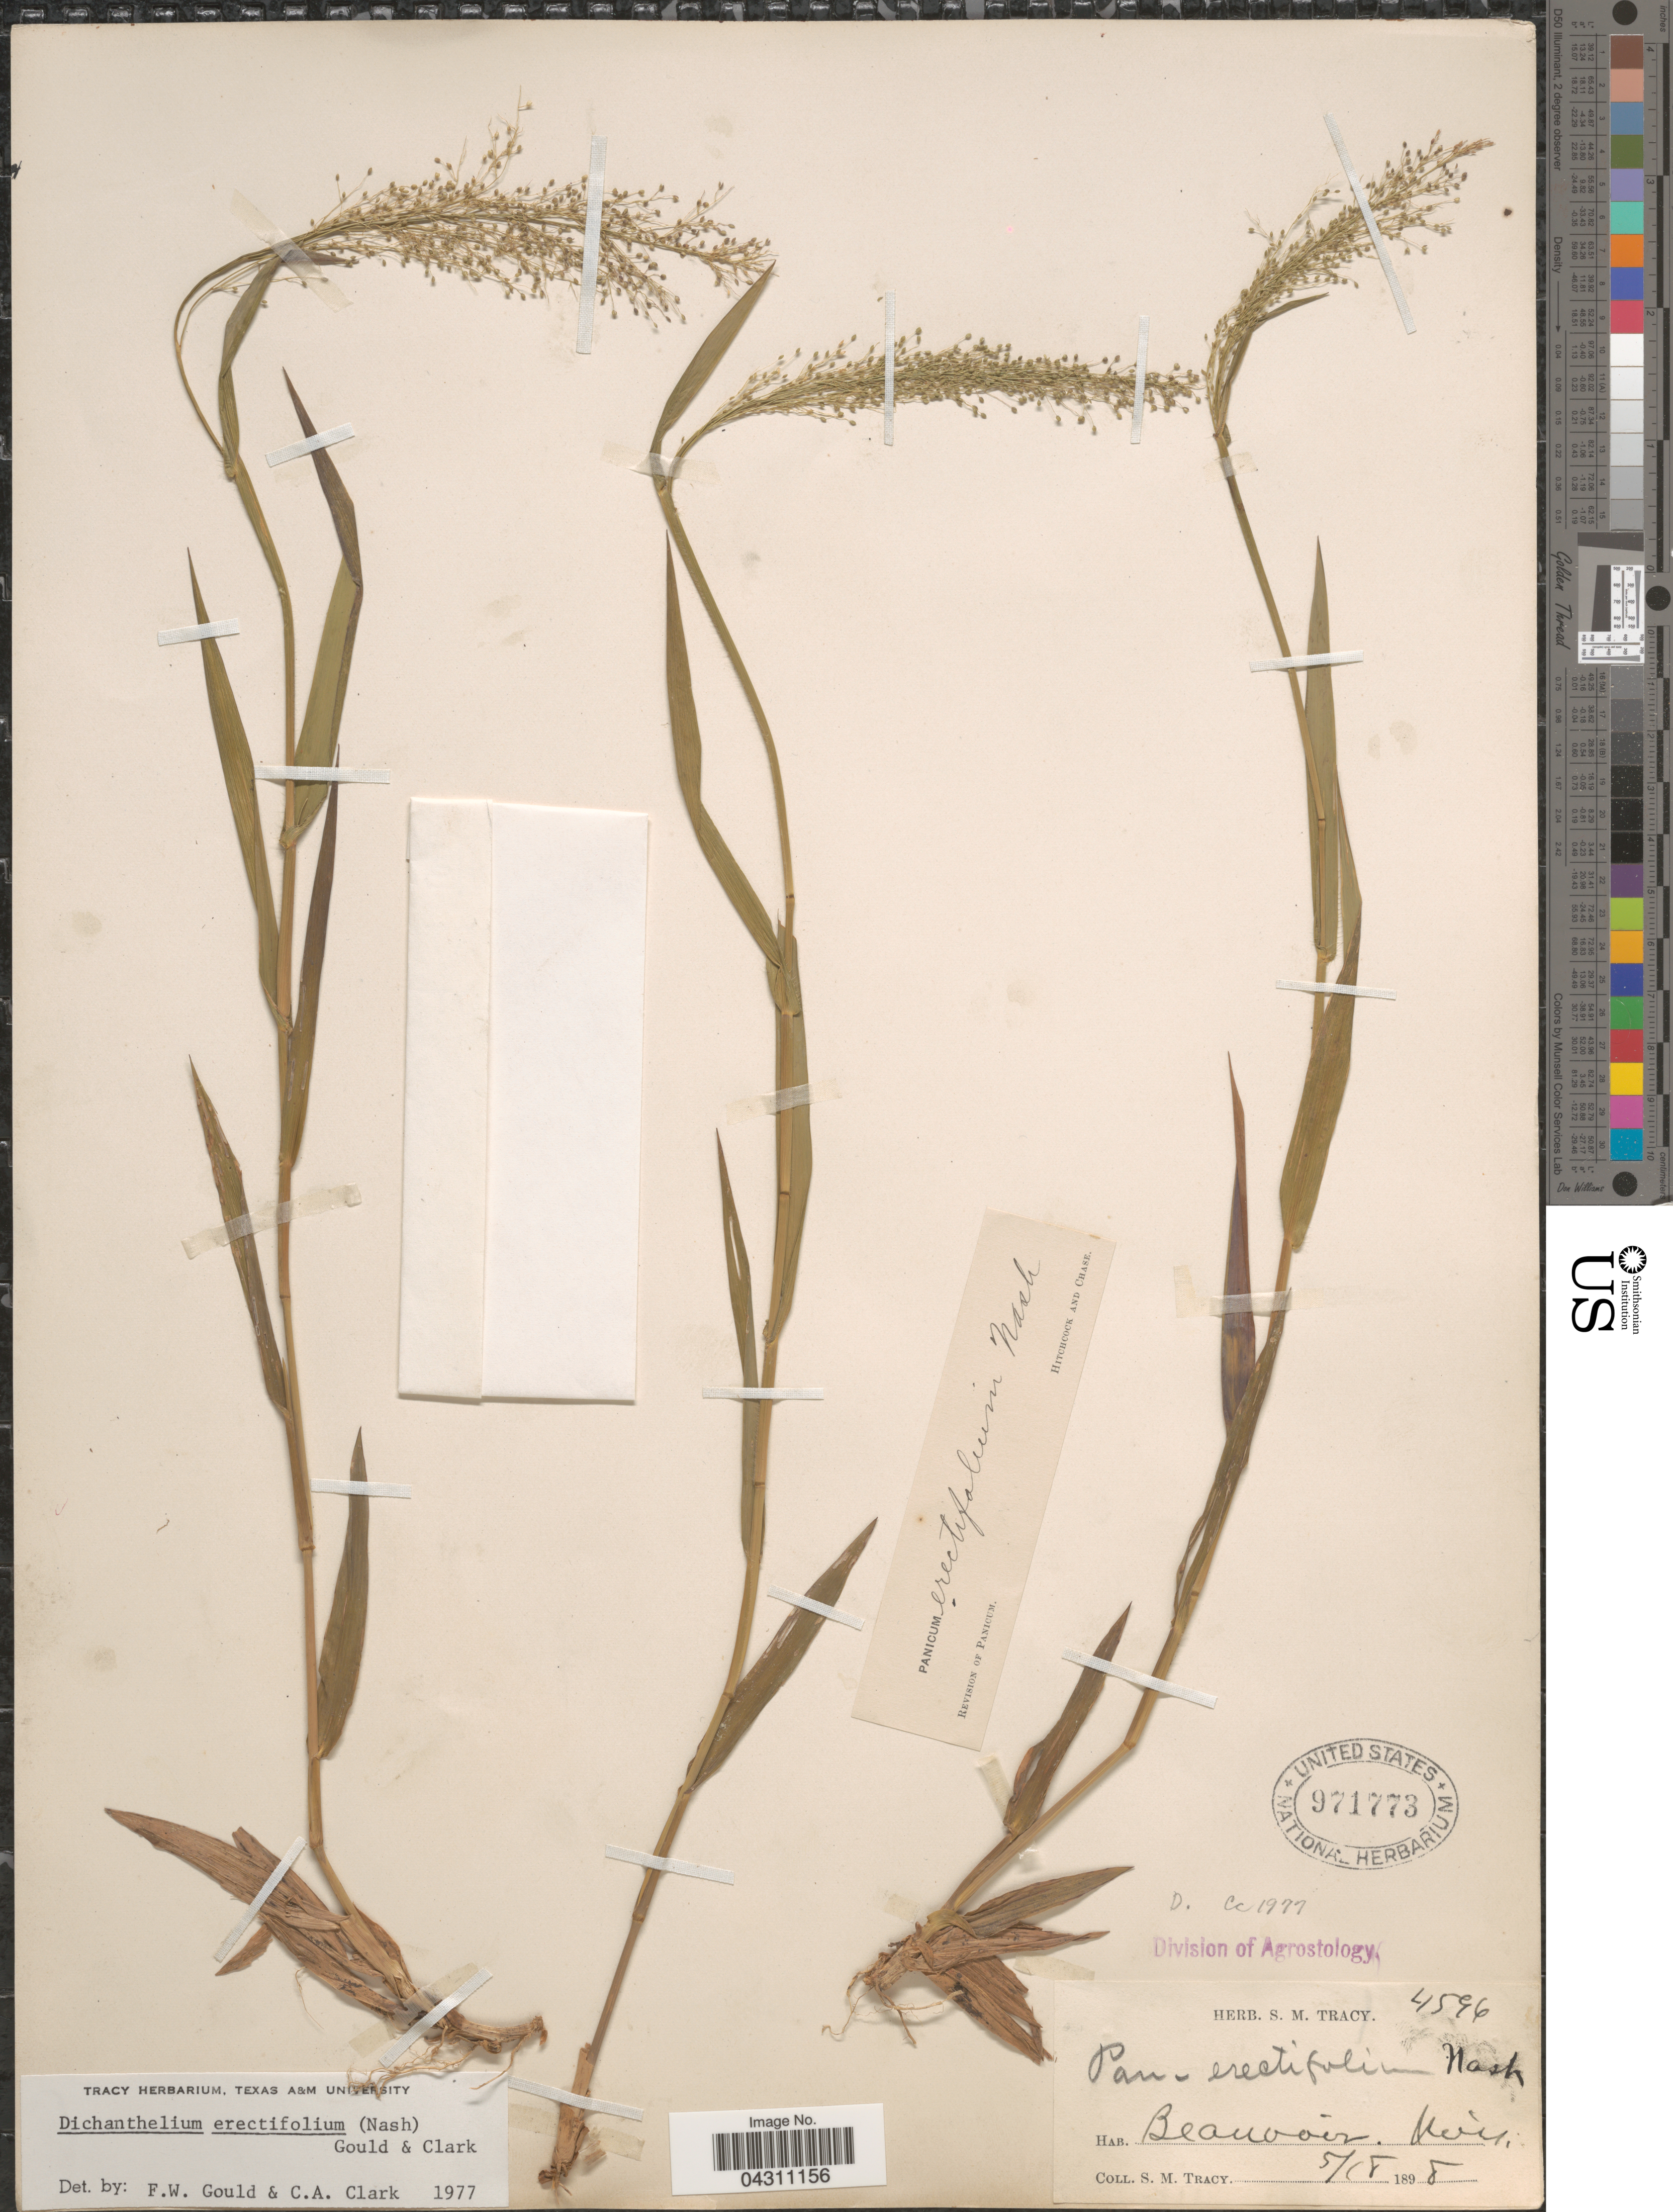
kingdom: Plantae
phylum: Tracheophyta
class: Liliopsida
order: Poales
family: Poaceae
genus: Dichanthelium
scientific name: Dichanthelium sphaerocarpon var. floridanum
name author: (Vasey) Davidse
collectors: S. M. Tracy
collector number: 4596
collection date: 1898-05-18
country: United States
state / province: Mississippi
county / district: Harrison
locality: Beauvoir.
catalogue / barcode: US 971773